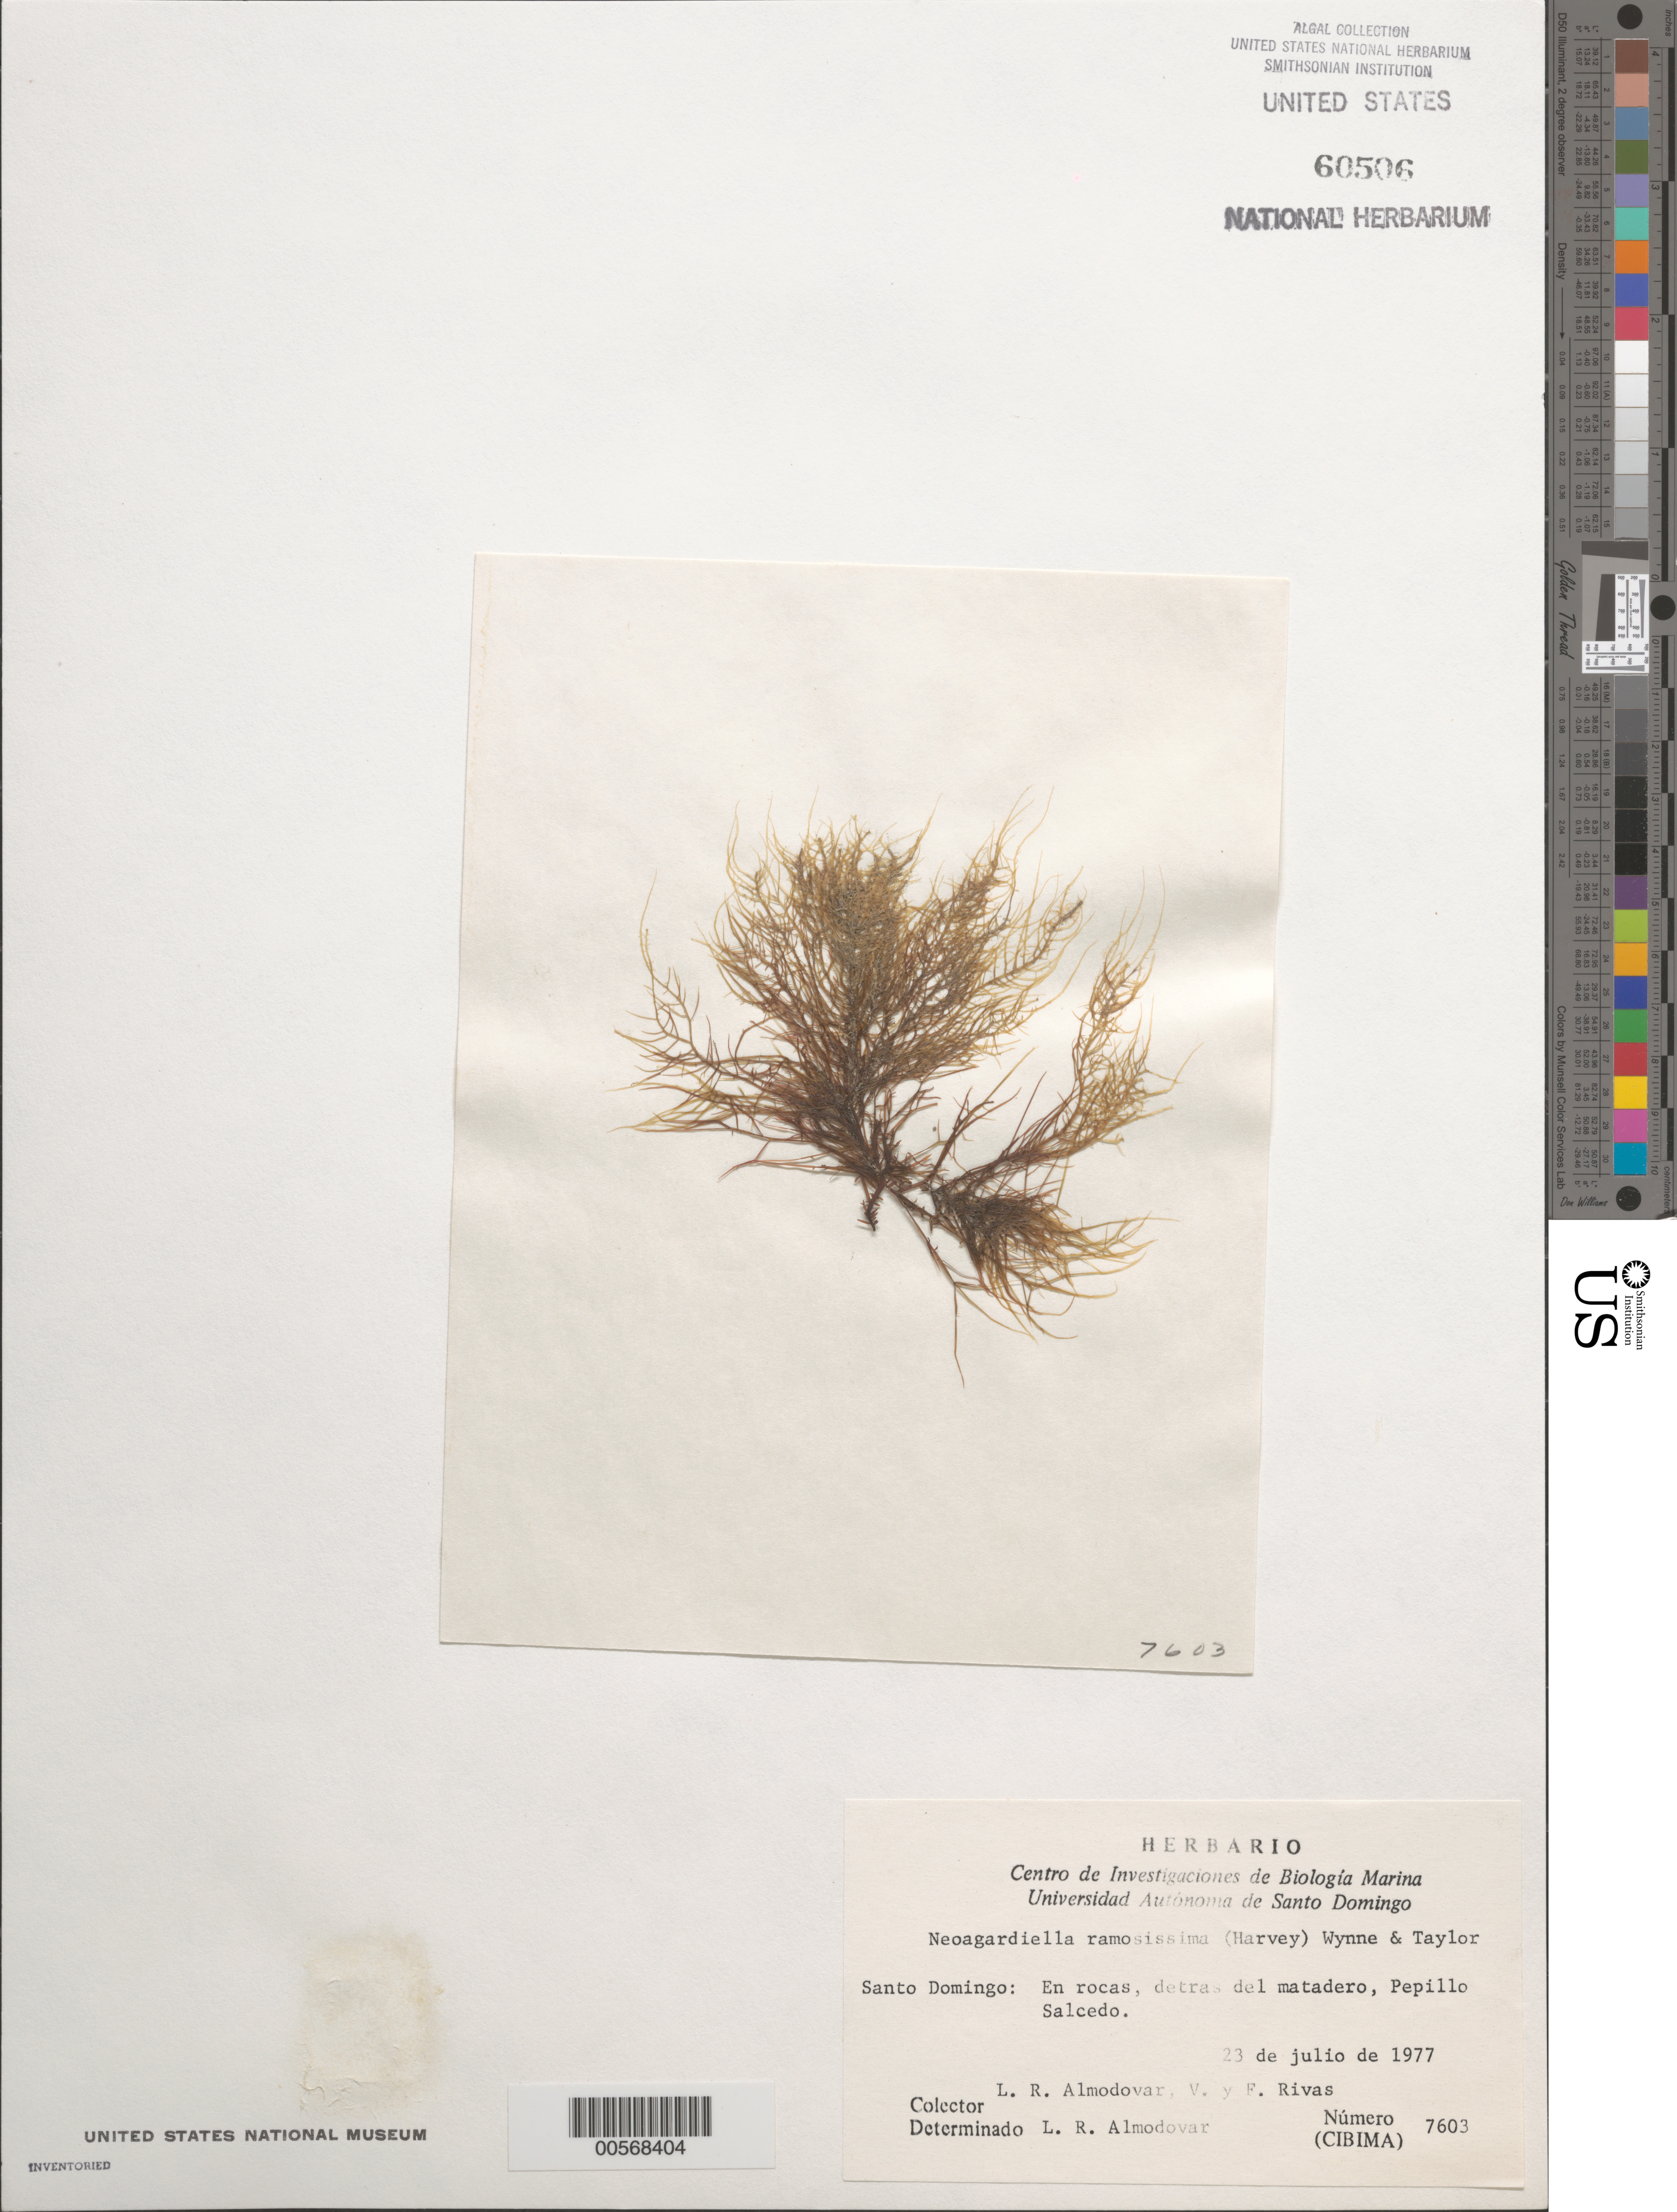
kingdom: Plantae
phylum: Rhodophyta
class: Florideophyceae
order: Gigartinales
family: Solieriaceae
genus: Agardhiella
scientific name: Agardhiella ramosissima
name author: (Harv.) Kylin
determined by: Algae name updating Project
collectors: L. Almodovar, V. Rivas & F. Rivas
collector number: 7603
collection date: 1977-07-23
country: Dominican Republic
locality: Santo Domingo: En rocas, detras del matadero, Pepillo Salcedo.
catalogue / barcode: US 60506